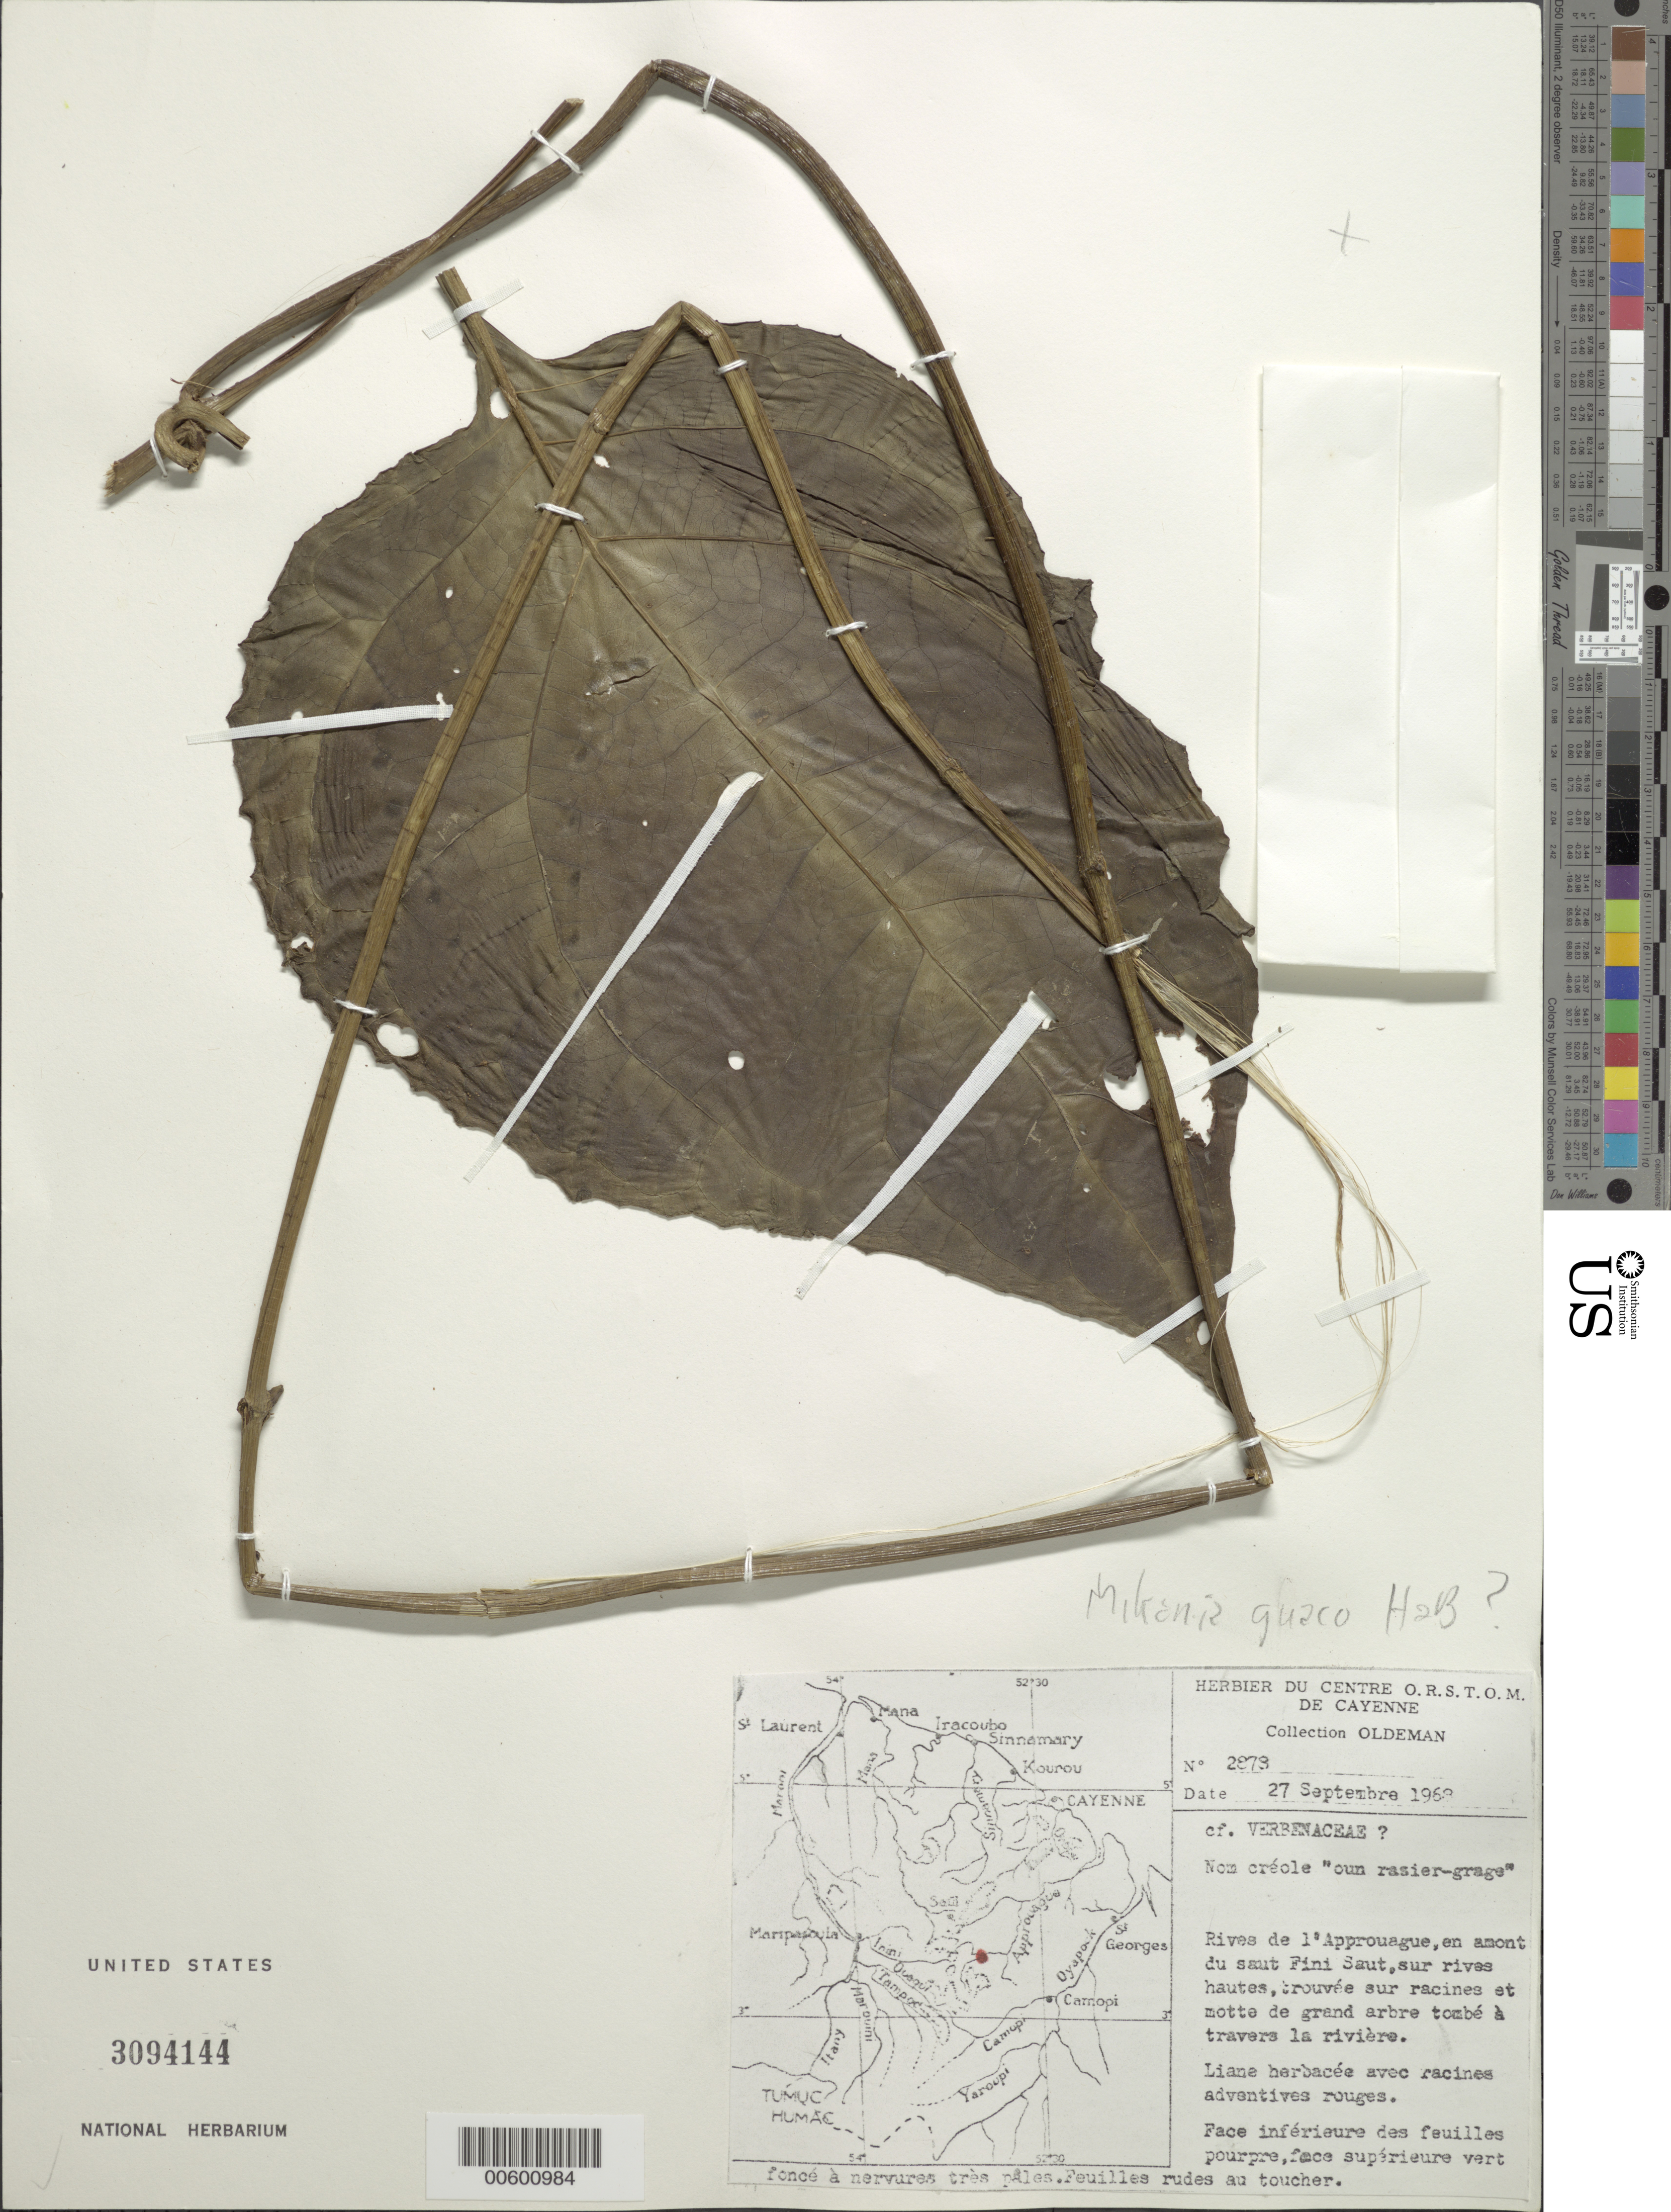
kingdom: Plantae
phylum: Tracheophyta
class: Magnoliopsida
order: Asterales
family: Asteraceae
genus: Mikania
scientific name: Mikania guaco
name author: Humb. & Bonpl.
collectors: R. Oldeman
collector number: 2878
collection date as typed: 27-Sep-68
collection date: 1968-09-27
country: French Guiana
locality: Rives de l'Approuague, en amont du saut Fini Saut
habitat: Sur rives hautes, trouvée sur racines et motte de grand arbre tombé à travers la rivière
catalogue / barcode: US 3094144